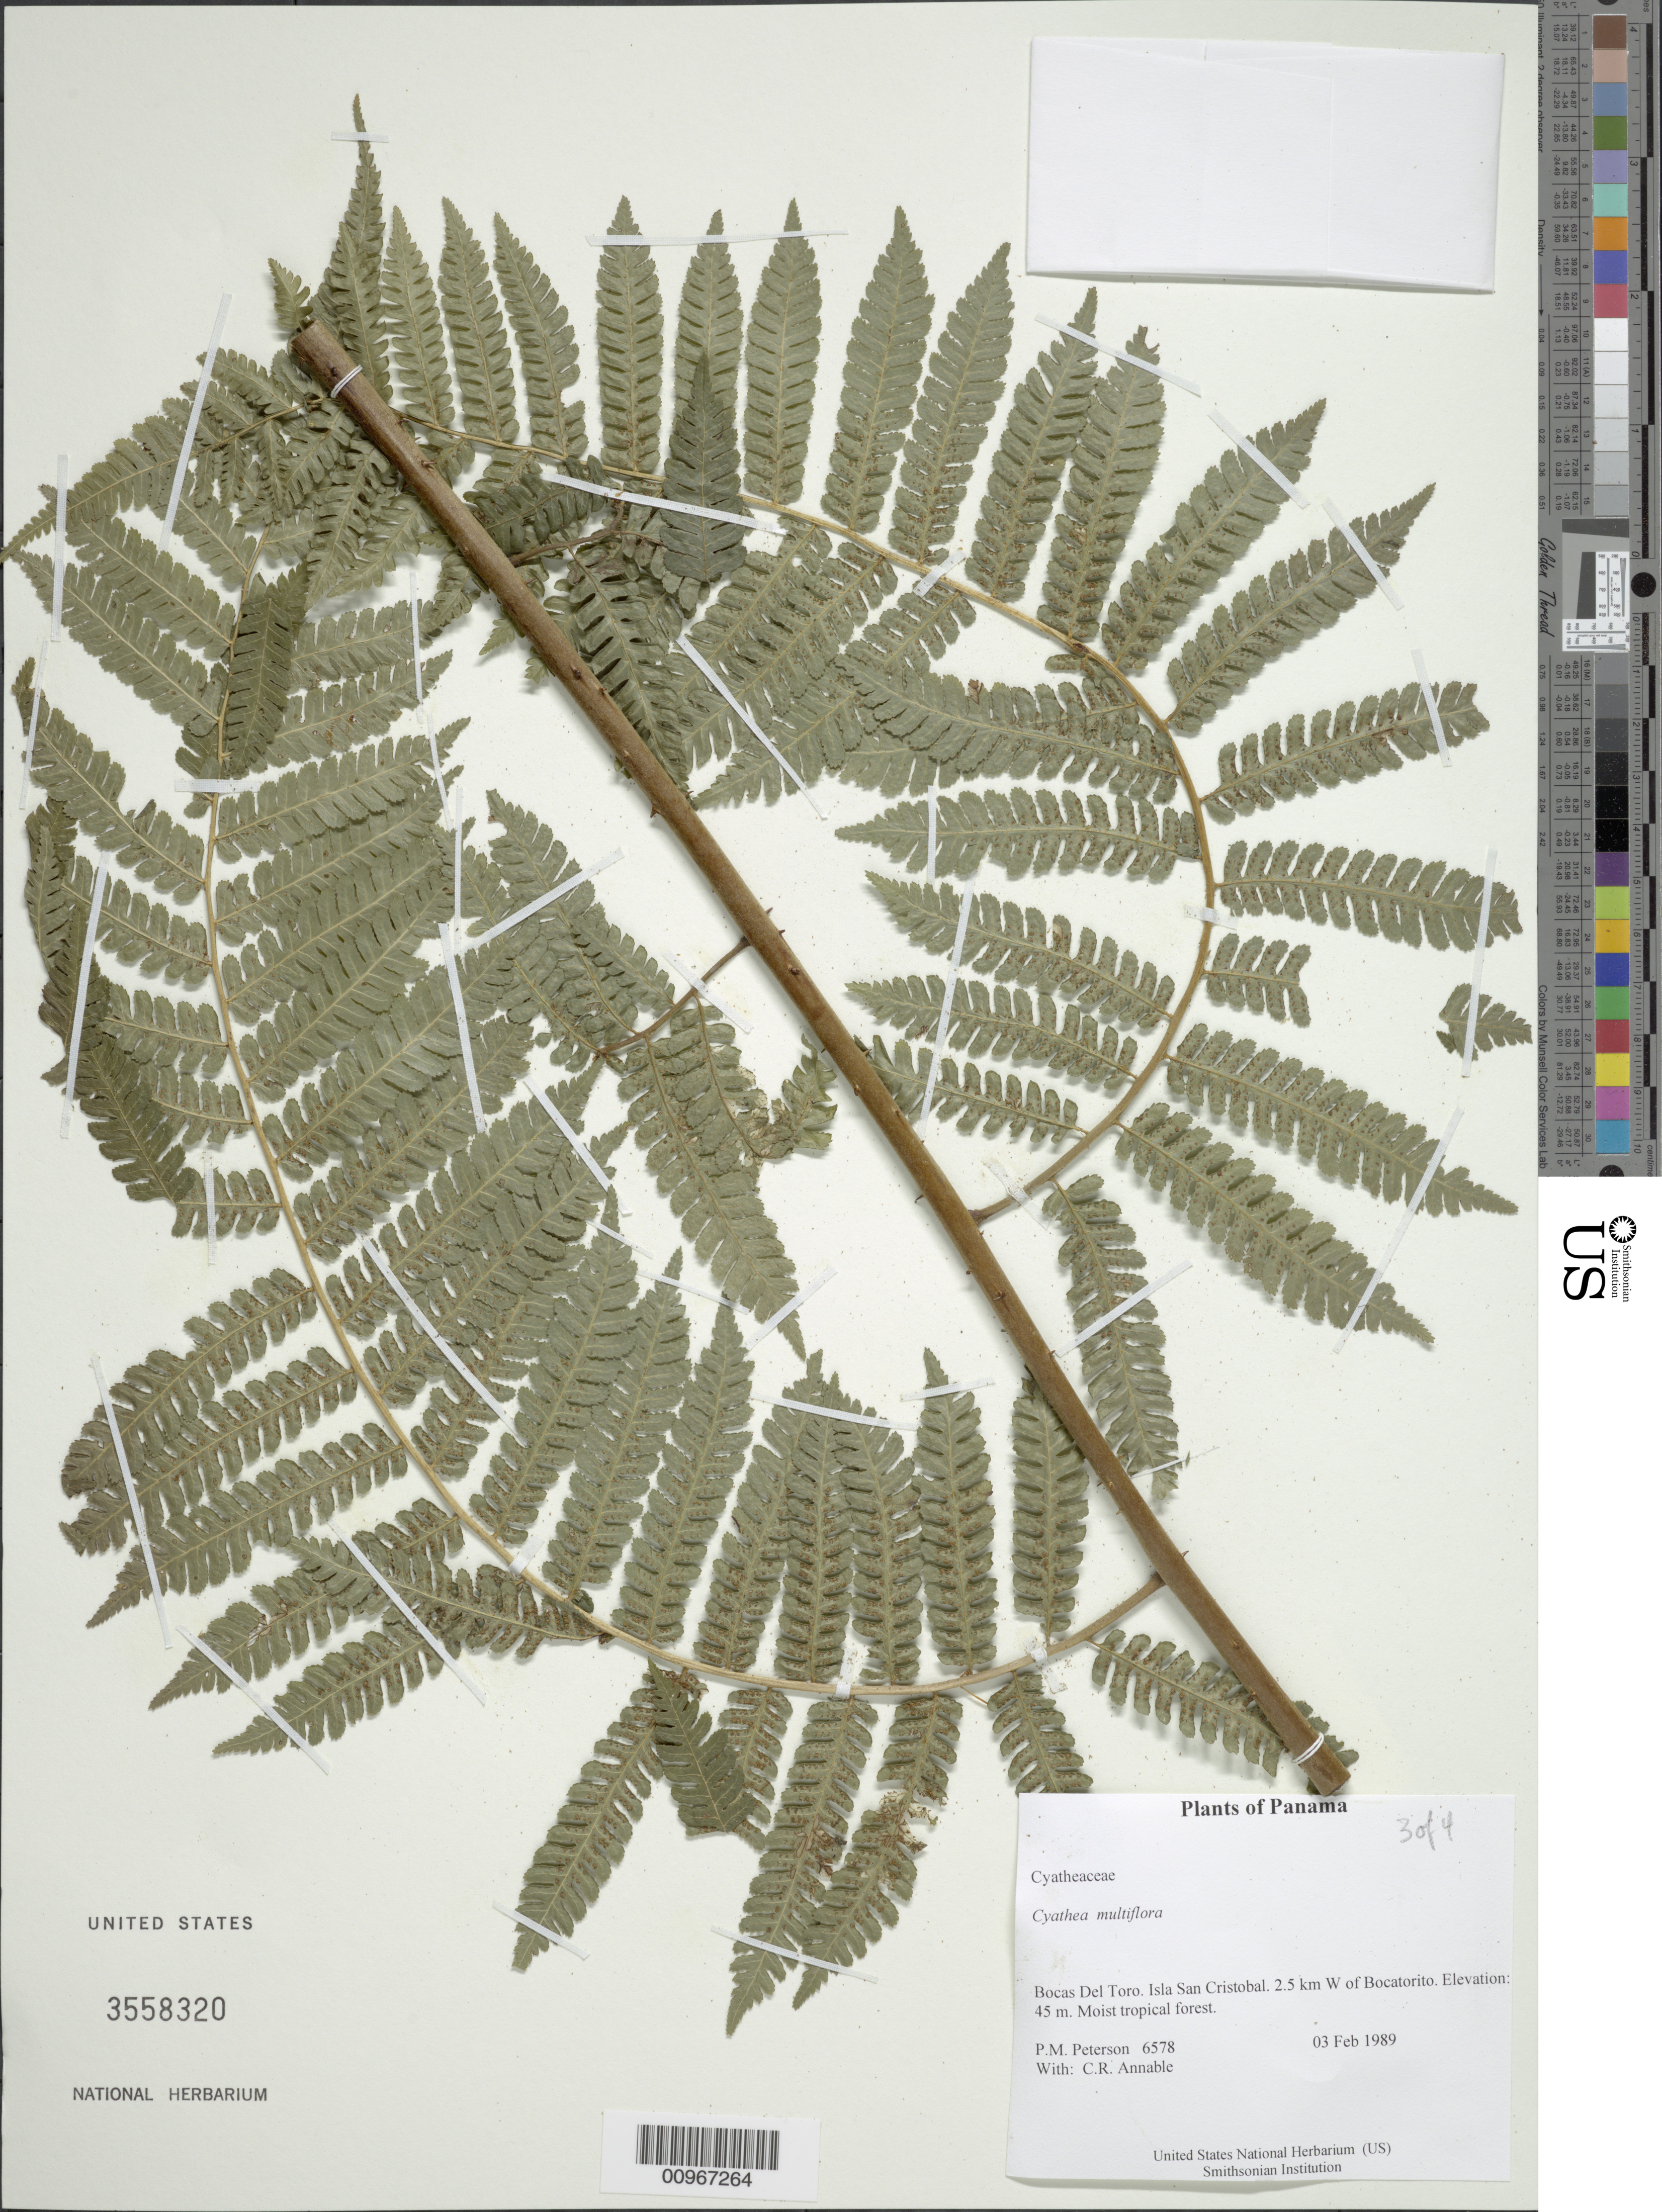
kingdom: Plantae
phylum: Tracheophyta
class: Polypodiopsida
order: Cyatheales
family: Cyatheaceae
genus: Cyathea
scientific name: Cyathea multiflora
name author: Sm.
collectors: P. M. Peterson & C. R. Annable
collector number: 06578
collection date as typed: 03 Feb 1989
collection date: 1989-02-03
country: Panama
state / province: Bocas del Toro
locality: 2.5 km W of Bocatorito.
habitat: Moist tropical forest.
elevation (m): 45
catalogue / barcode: US 3558320